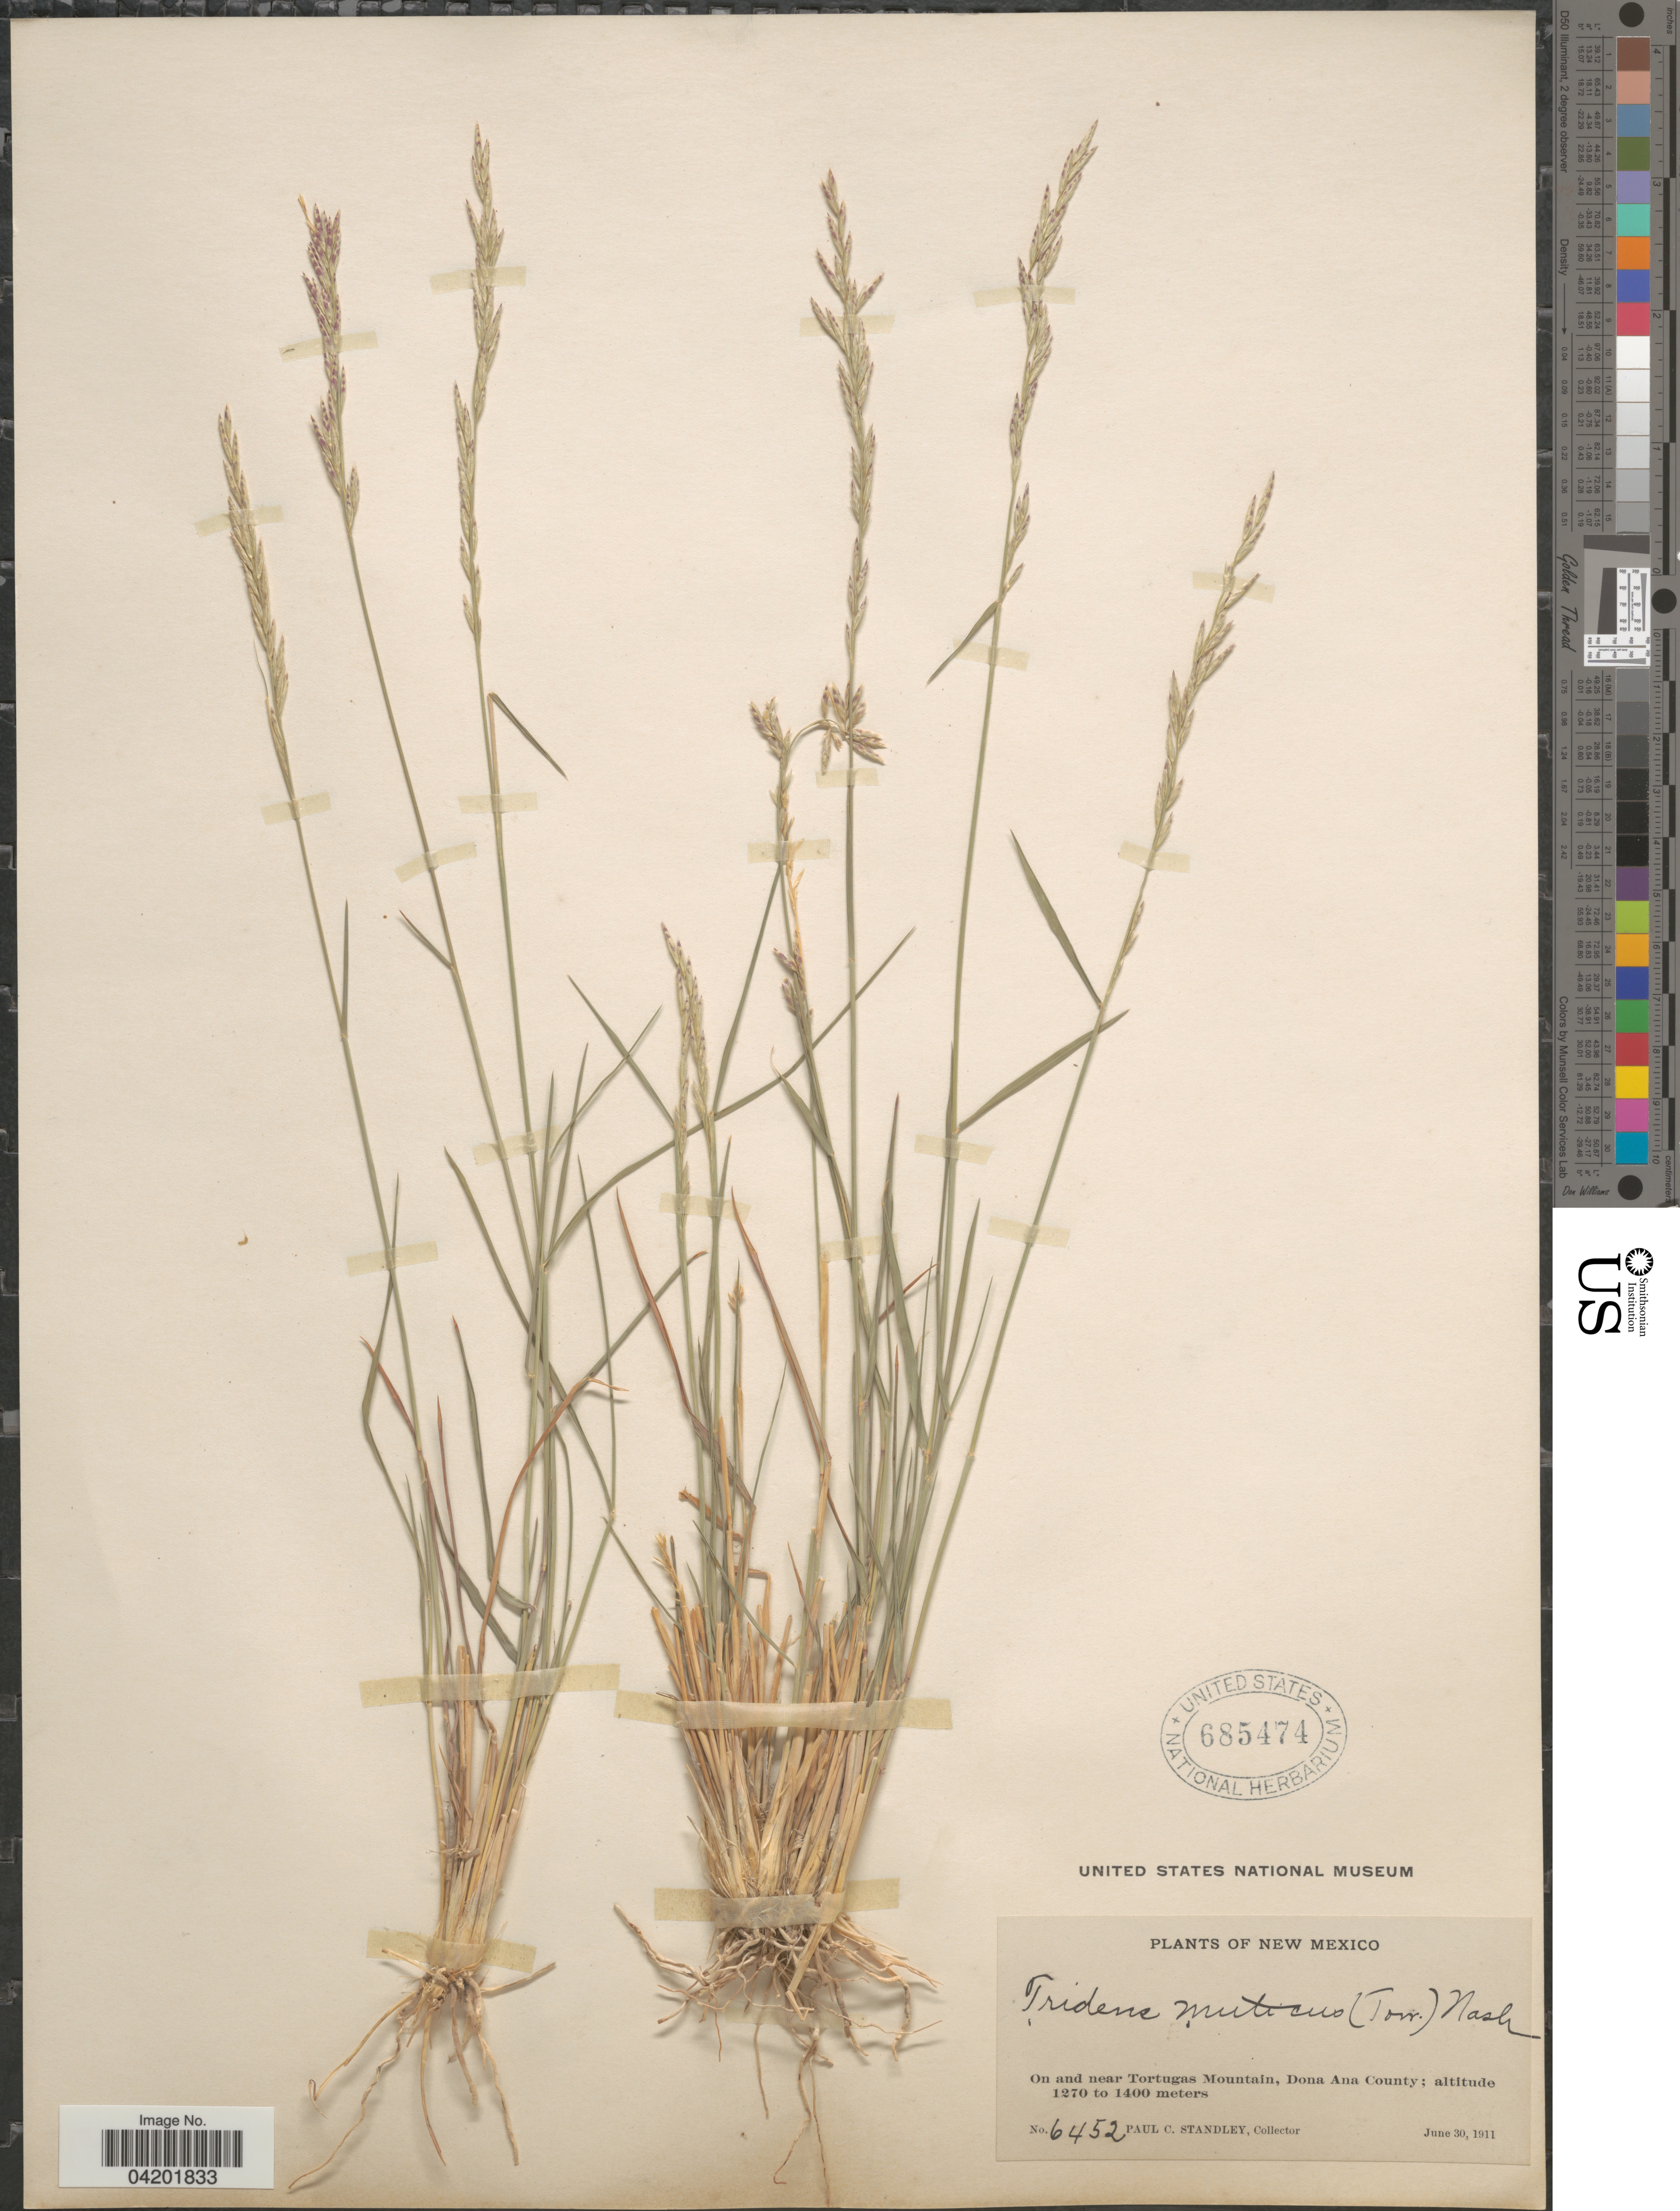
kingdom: Plantae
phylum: Tracheophyta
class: Liliopsida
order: Poales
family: Poaceae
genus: Tridentopsis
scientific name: Tridentopsis mutica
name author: (Torr.) P.M. Peterson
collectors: P. C. Standley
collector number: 6452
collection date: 1911-06-30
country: United States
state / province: New Mexico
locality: On and near Tortugas Mountain, Dona Ana County.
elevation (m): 1270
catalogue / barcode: US 685474